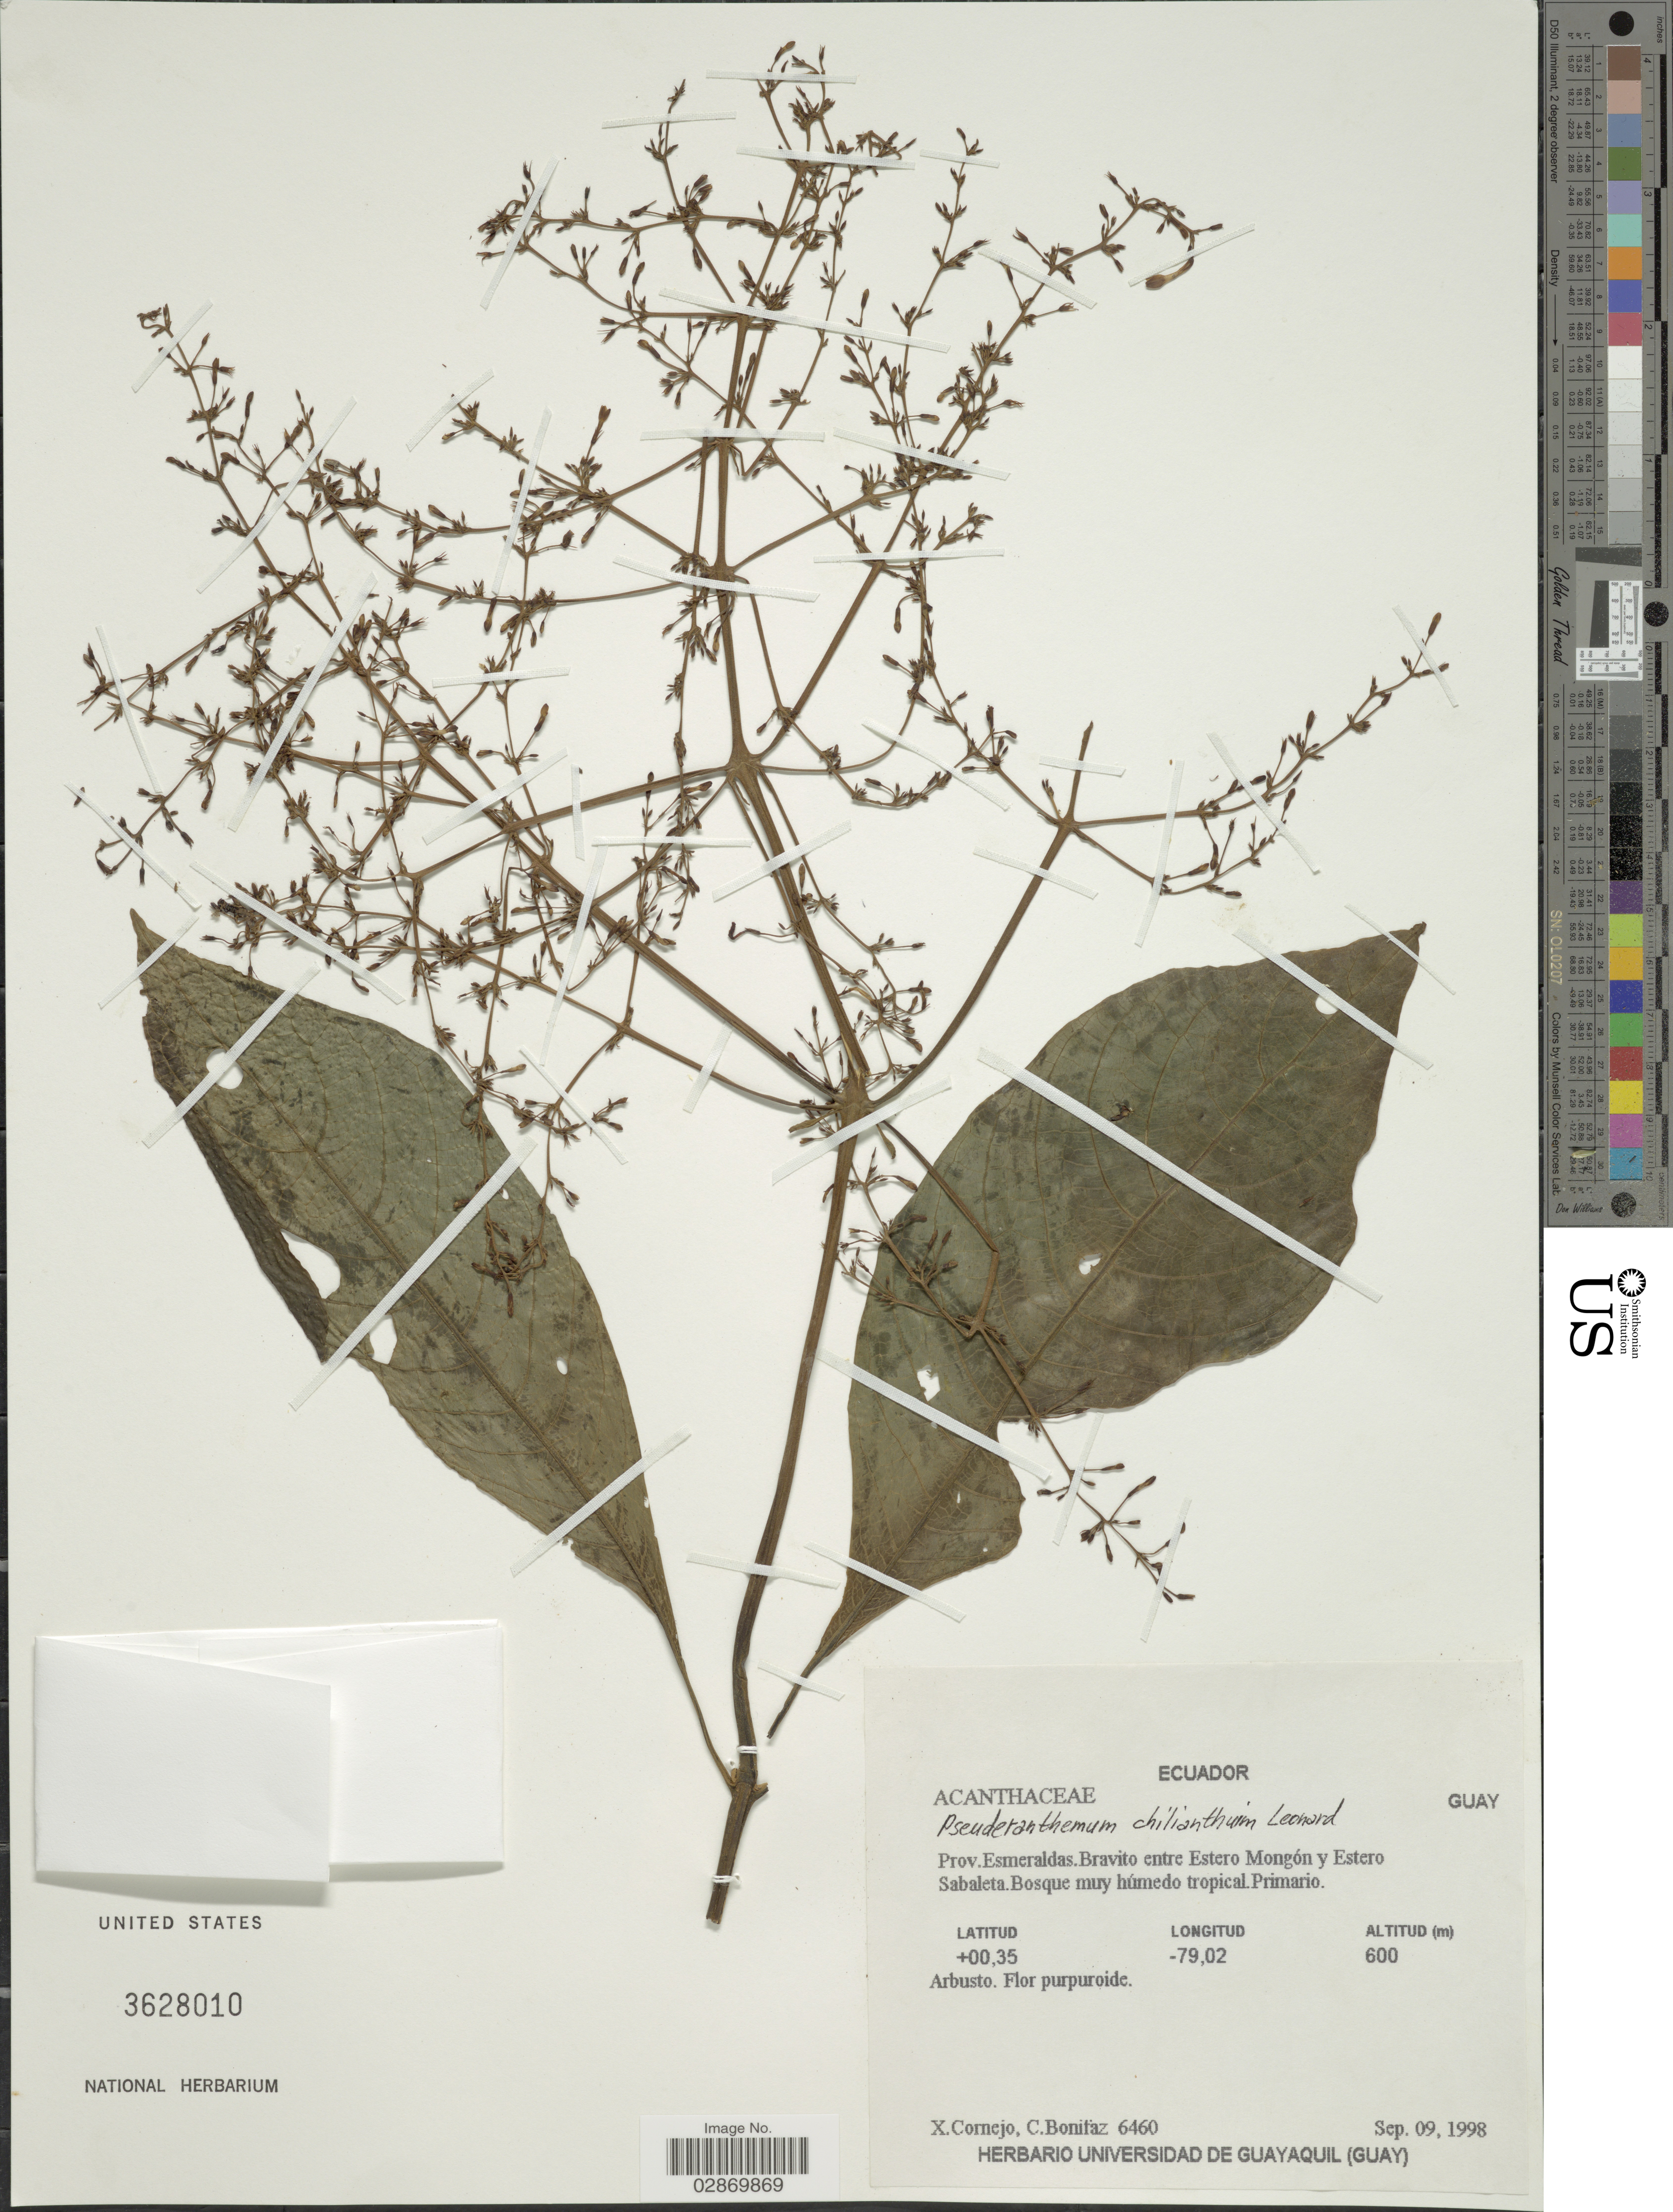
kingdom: Plantae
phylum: Tracheophyta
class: Magnoliopsida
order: Lamiales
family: Acanthaceae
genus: Pseuderanthemum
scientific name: Pseuderanthemum chilianthium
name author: Leonard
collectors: X. F. Cornejo & C. Bonifaz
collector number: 6460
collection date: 1998-09-09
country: Ecuador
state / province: Esmeraldas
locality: Bravito entre Estero Mongón y Estero Sabaleta.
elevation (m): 600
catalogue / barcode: US 3628010